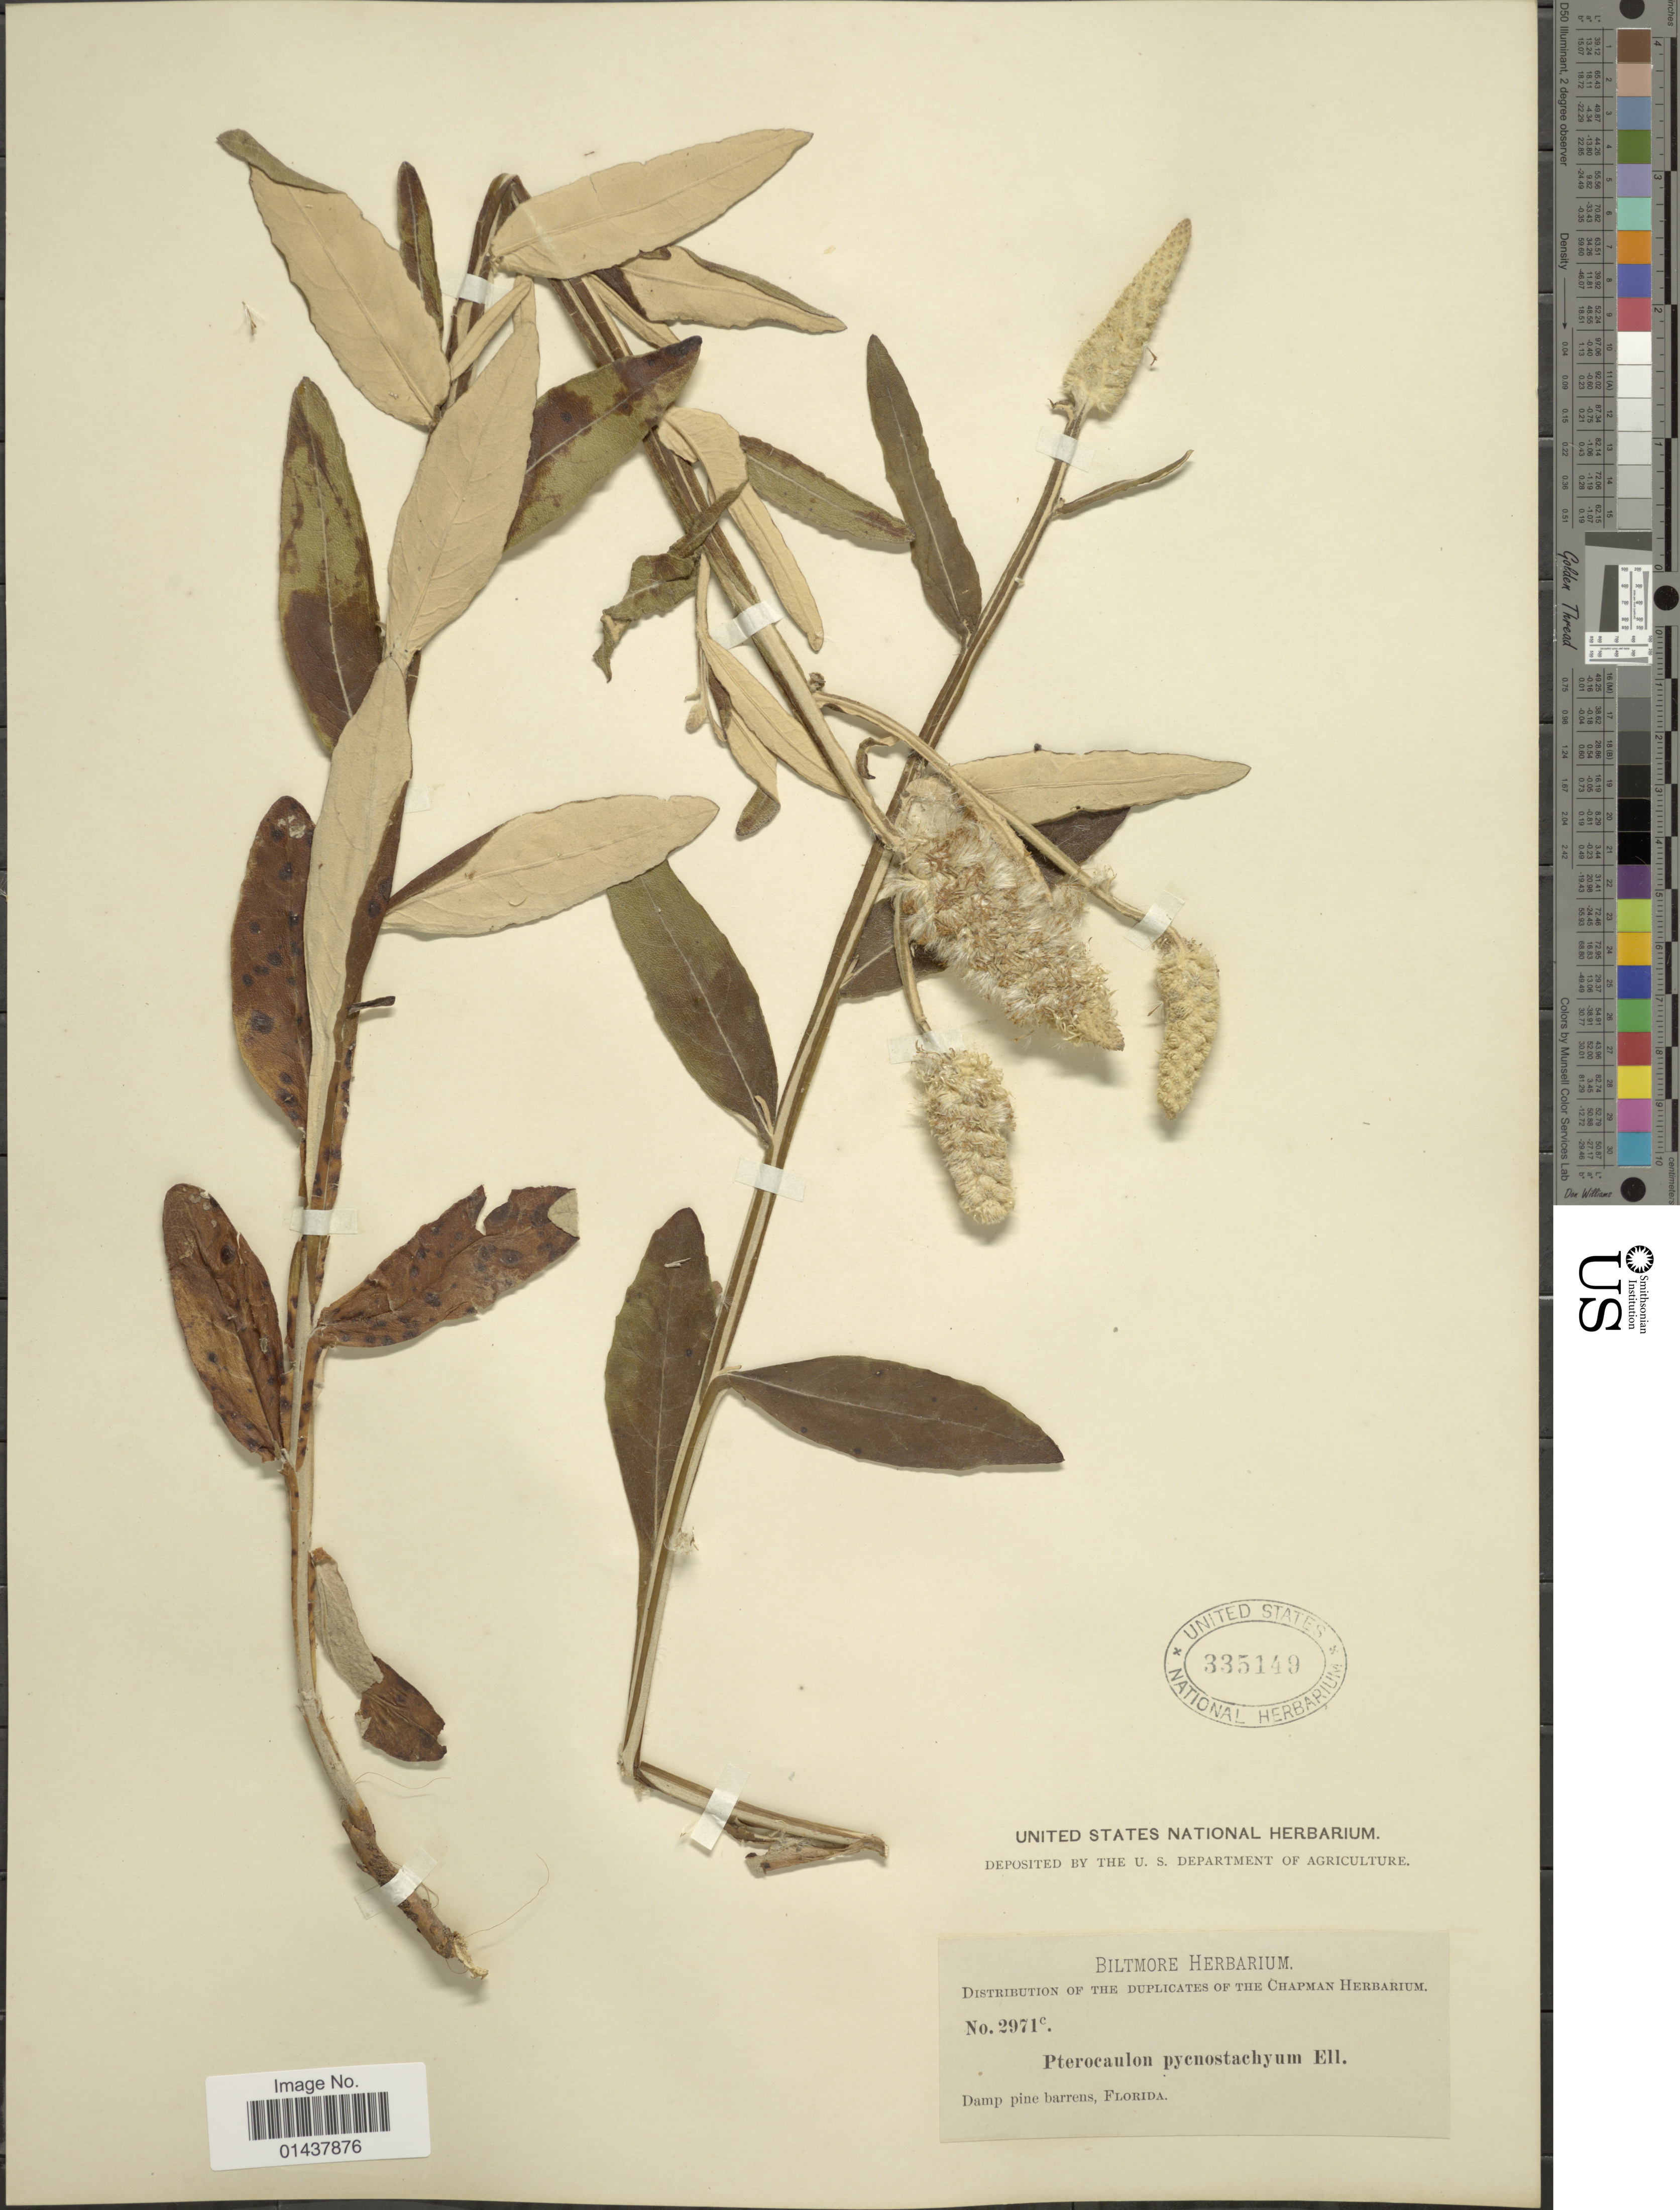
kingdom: Plantae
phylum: Tracheophyta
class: Magnoliopsida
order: Asterales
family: Asteraceae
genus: Pterocaulon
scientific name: Pterocaulon undulatum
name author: C. Mohr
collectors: ex herb. Biltmore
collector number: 2971c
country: United States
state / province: Florida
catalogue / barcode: US 335149